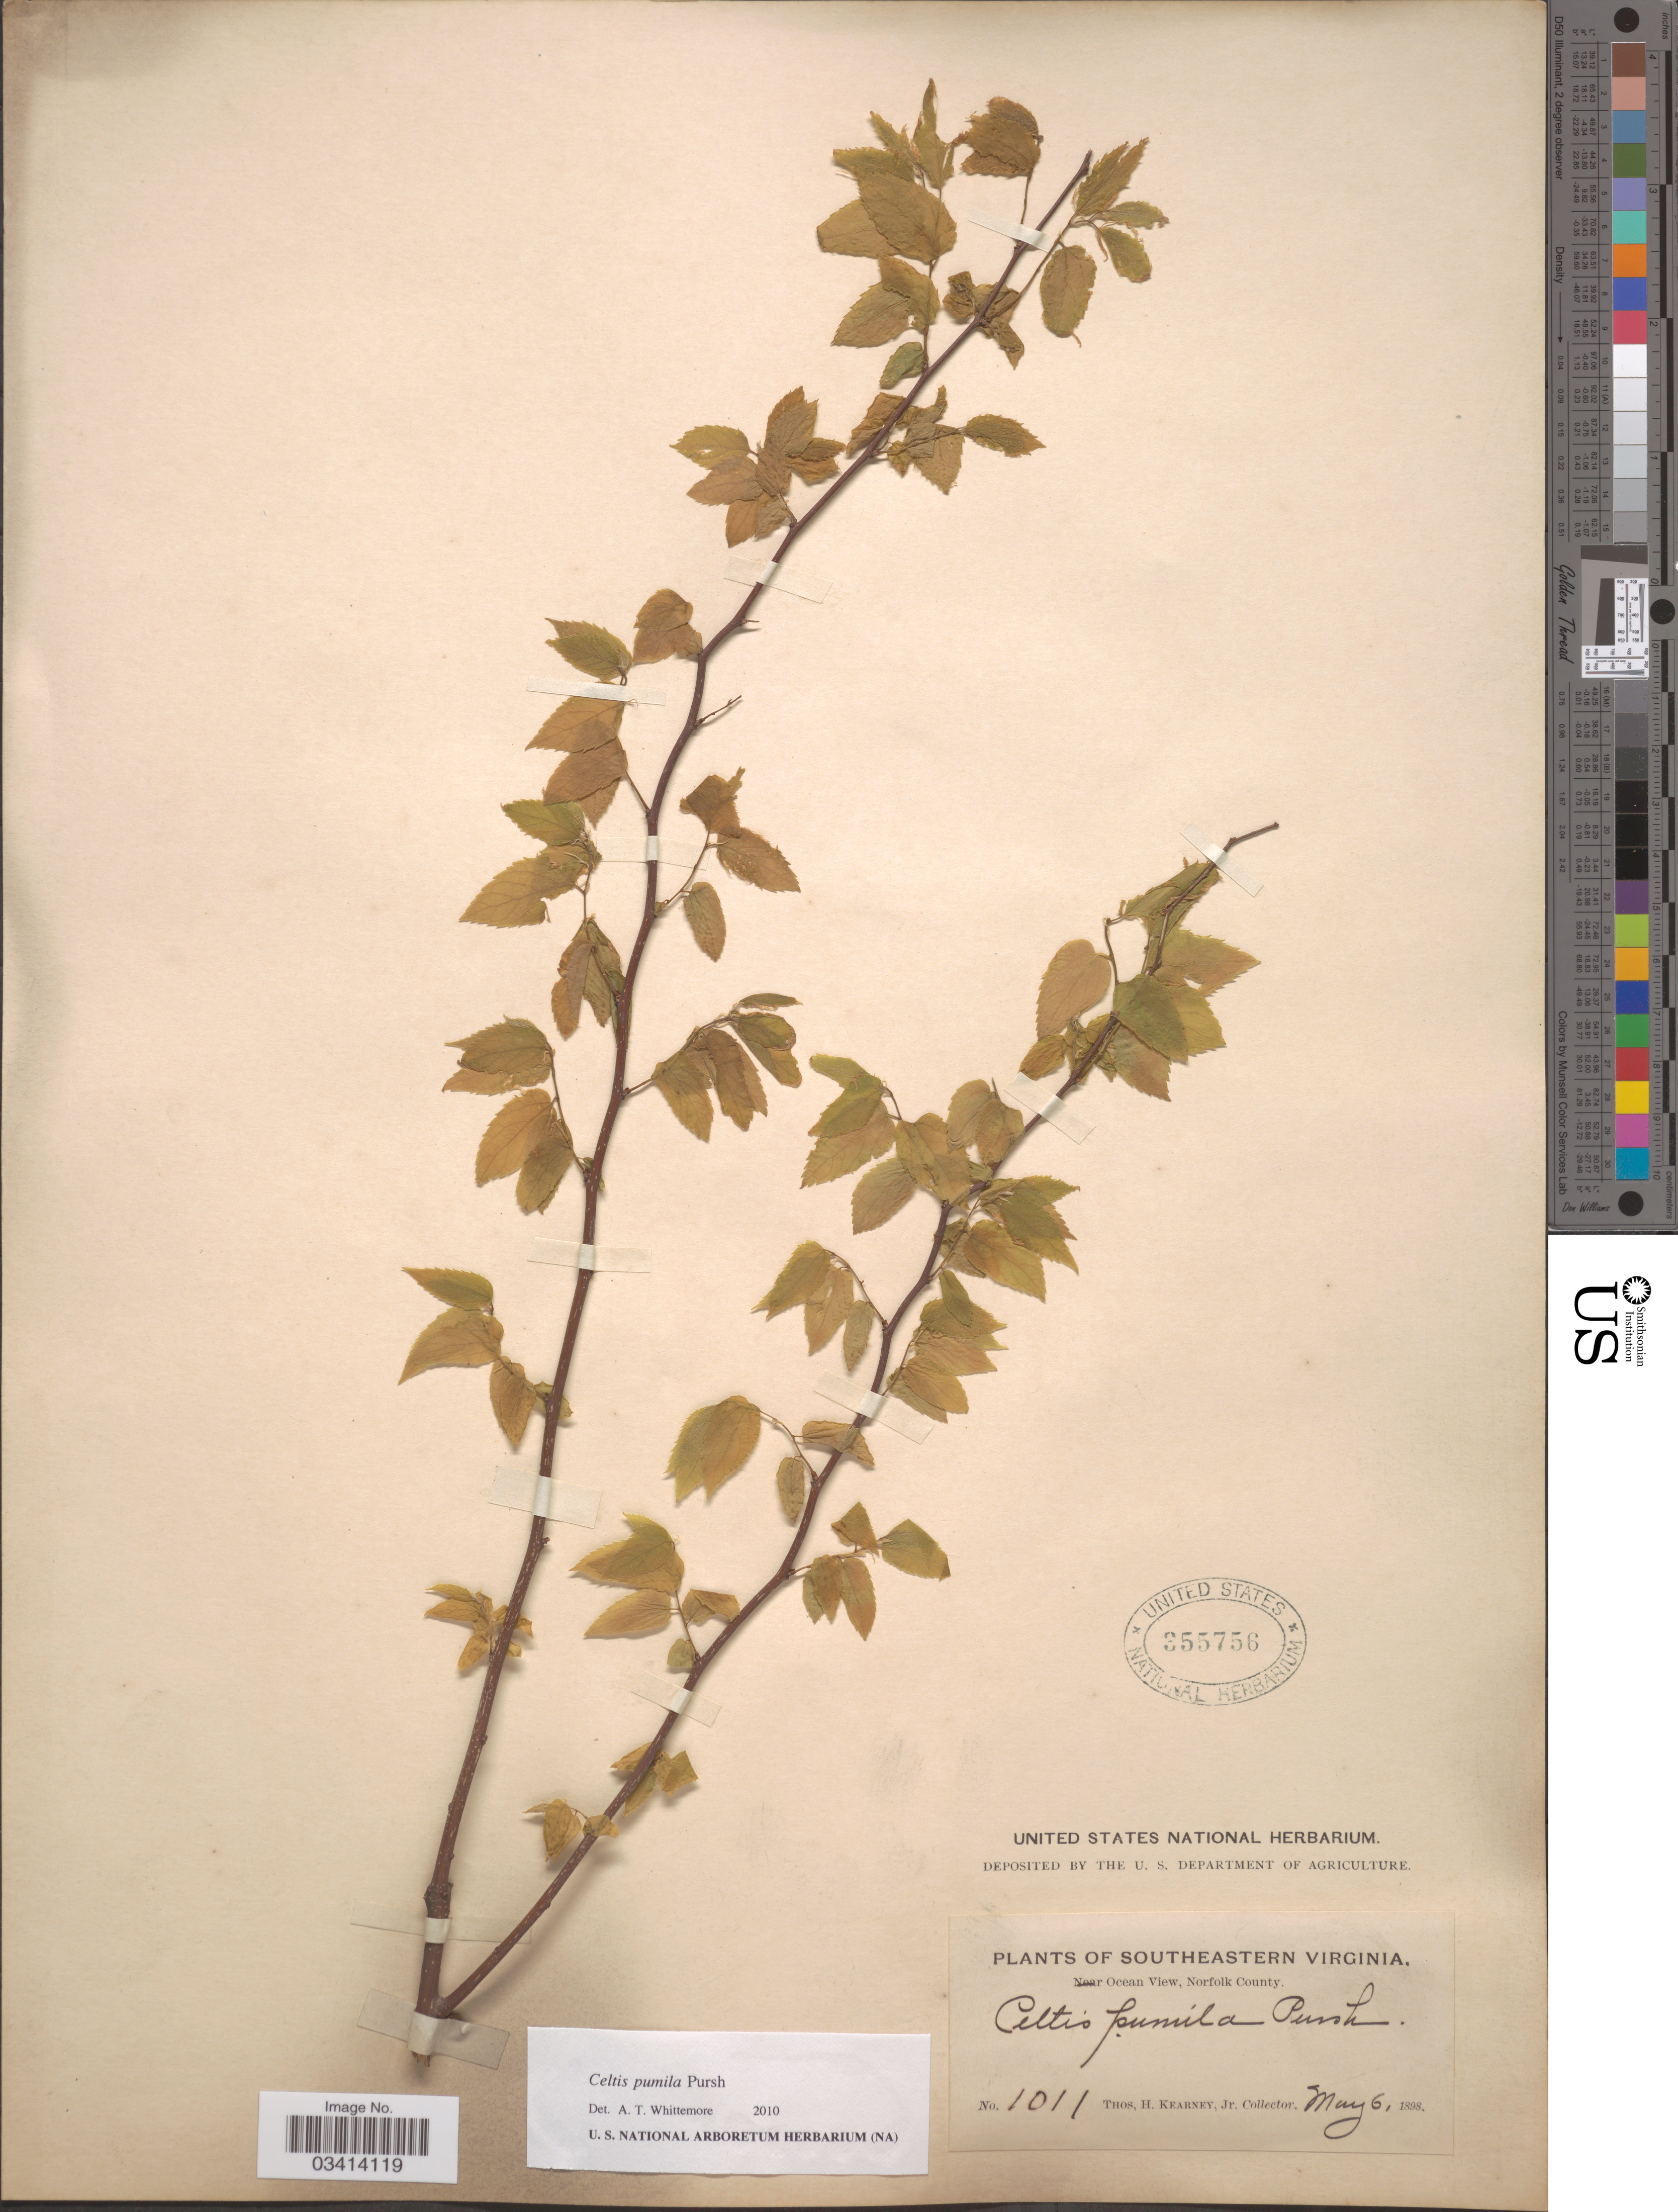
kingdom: Plantae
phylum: Tracheophyta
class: Magnoliopsida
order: Rosales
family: Cannabaceae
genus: Celtis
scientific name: Celtis pumila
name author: Pursh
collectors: T. H. Kearney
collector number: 1011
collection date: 1898-05-06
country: United States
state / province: Virginia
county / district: City of Norfolk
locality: Southeastern Virginia. Ocean View, Norfolk County.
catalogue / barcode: US 355756